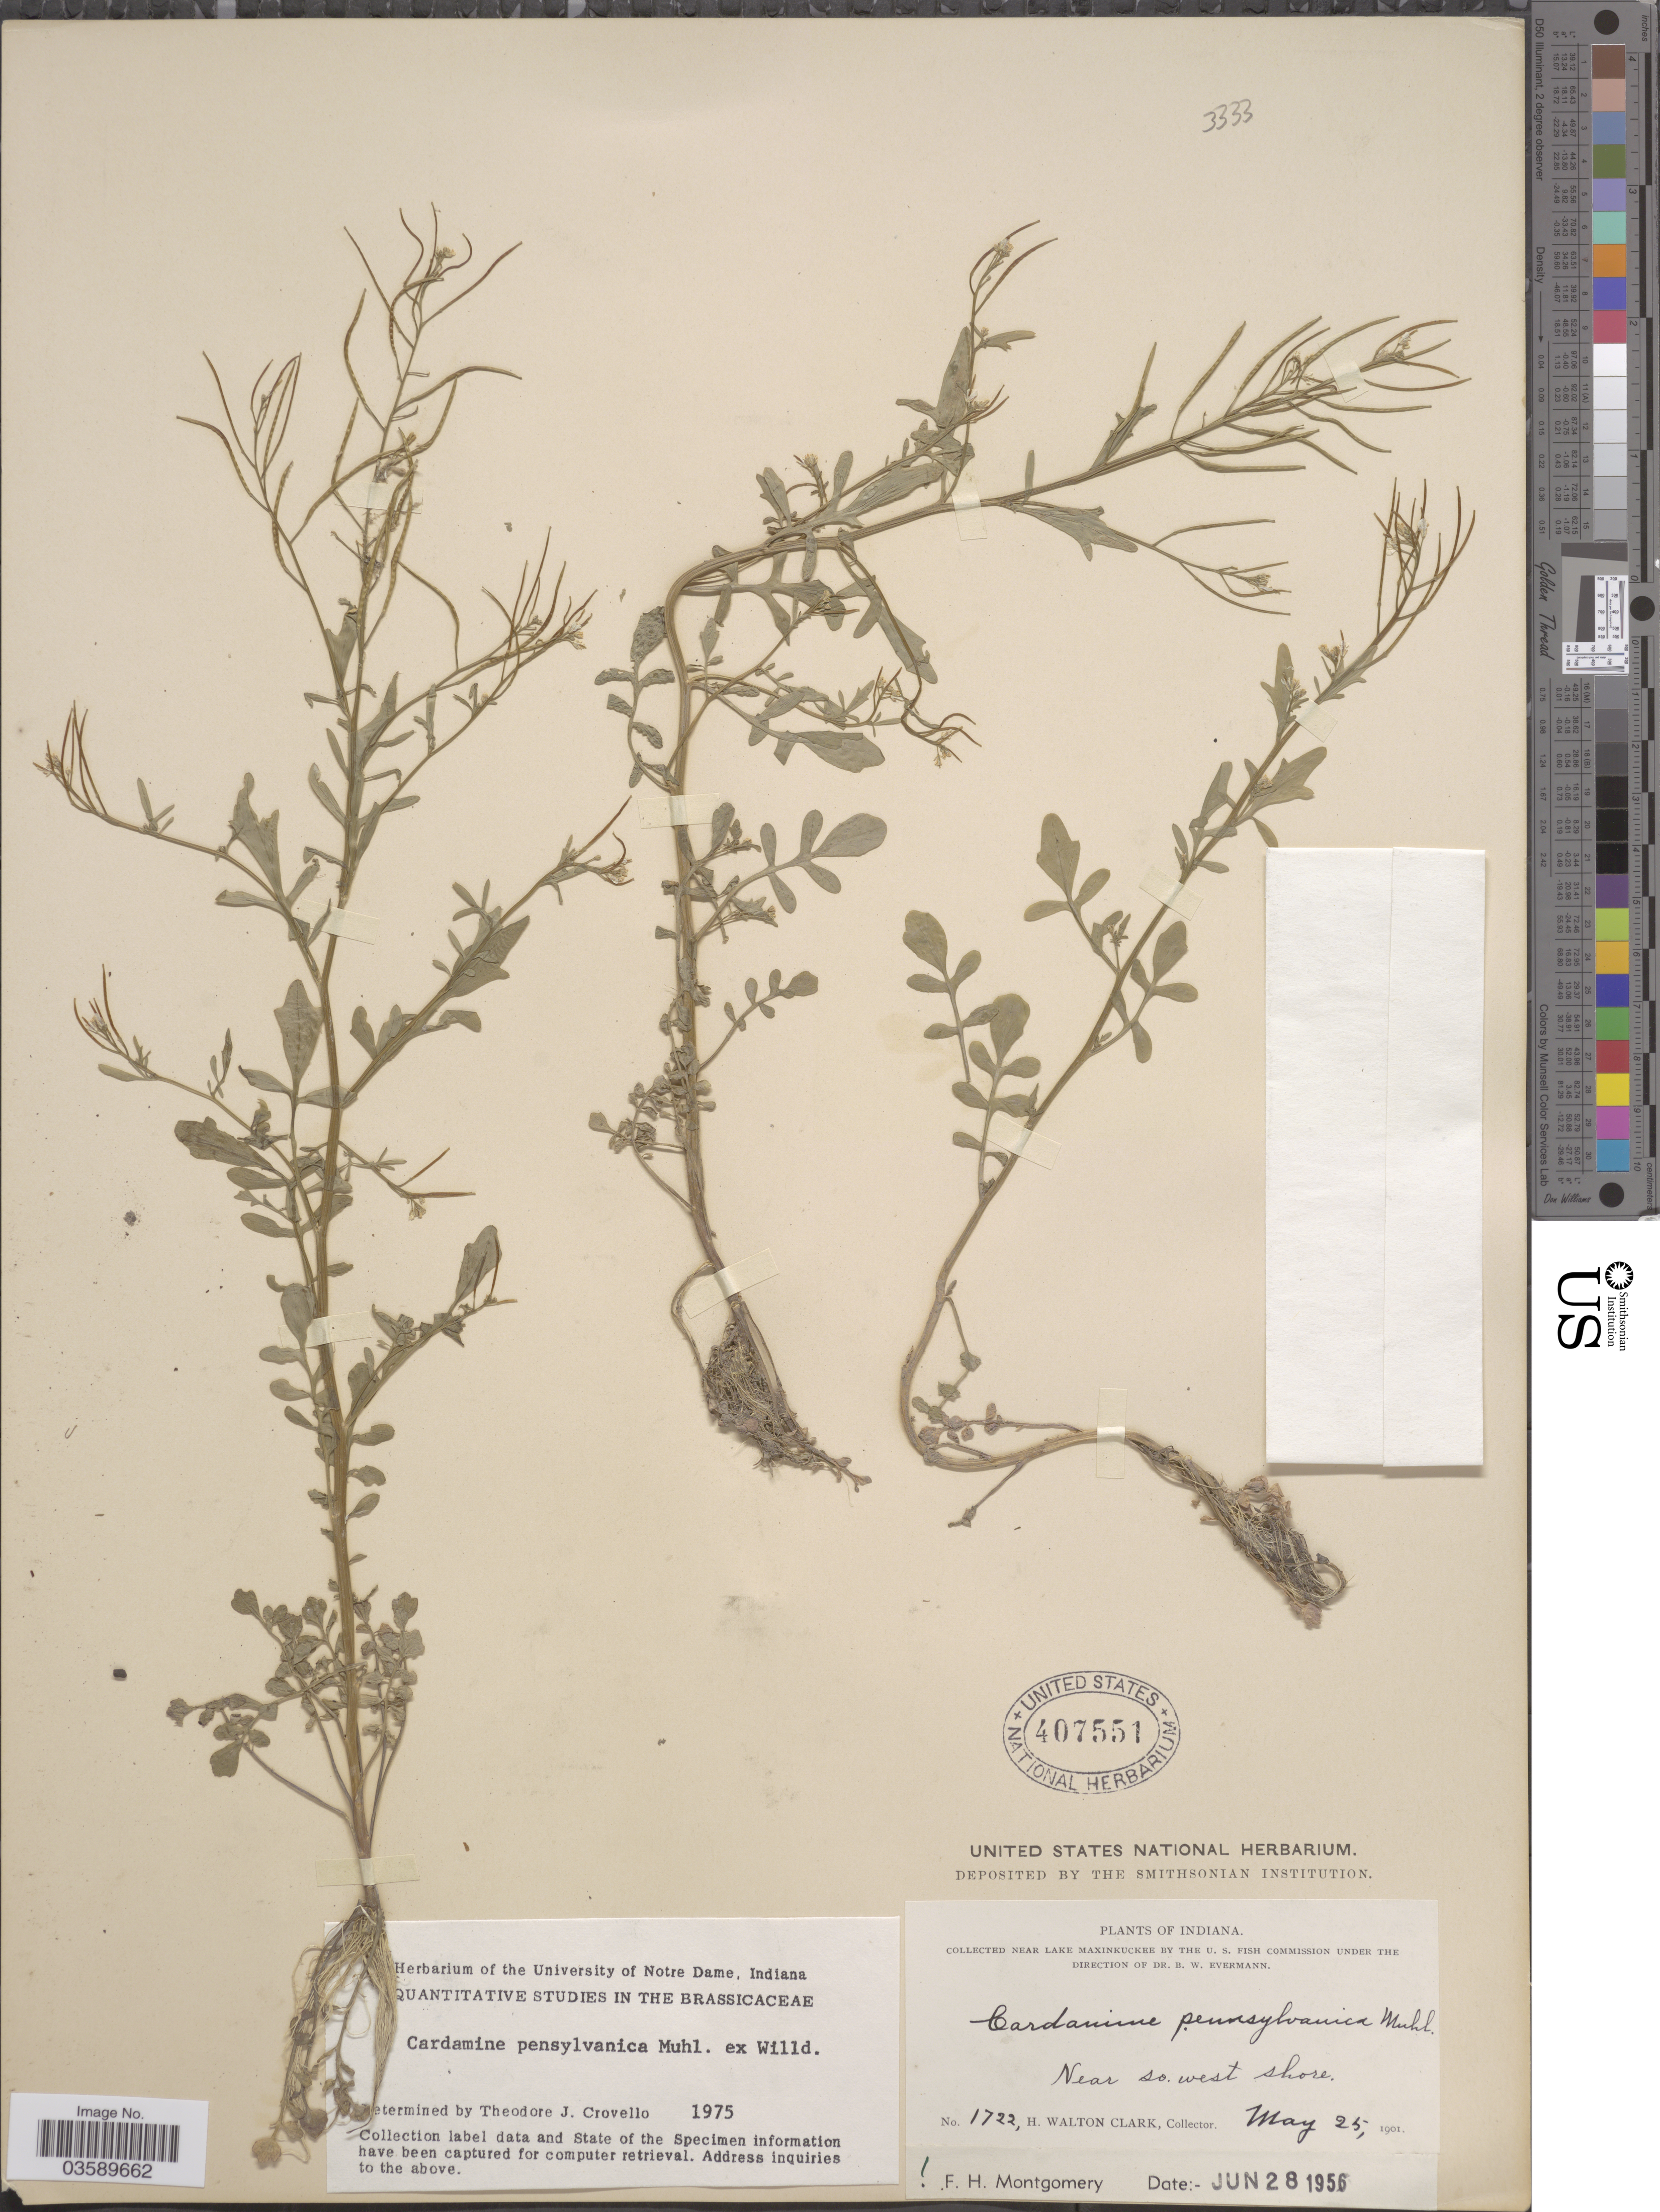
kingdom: Plantae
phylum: Tracheophyta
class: Magnoliopsida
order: Brassicales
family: Brassicaceae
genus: Cardamine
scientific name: Cardamine pensylvanica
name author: Muhl. ex Willd.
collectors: H. W. Clark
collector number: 1722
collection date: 1901-05-25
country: United States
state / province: Indiana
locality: Near Lake Maxinkuckee. Near so.west shore.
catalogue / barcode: US 407551